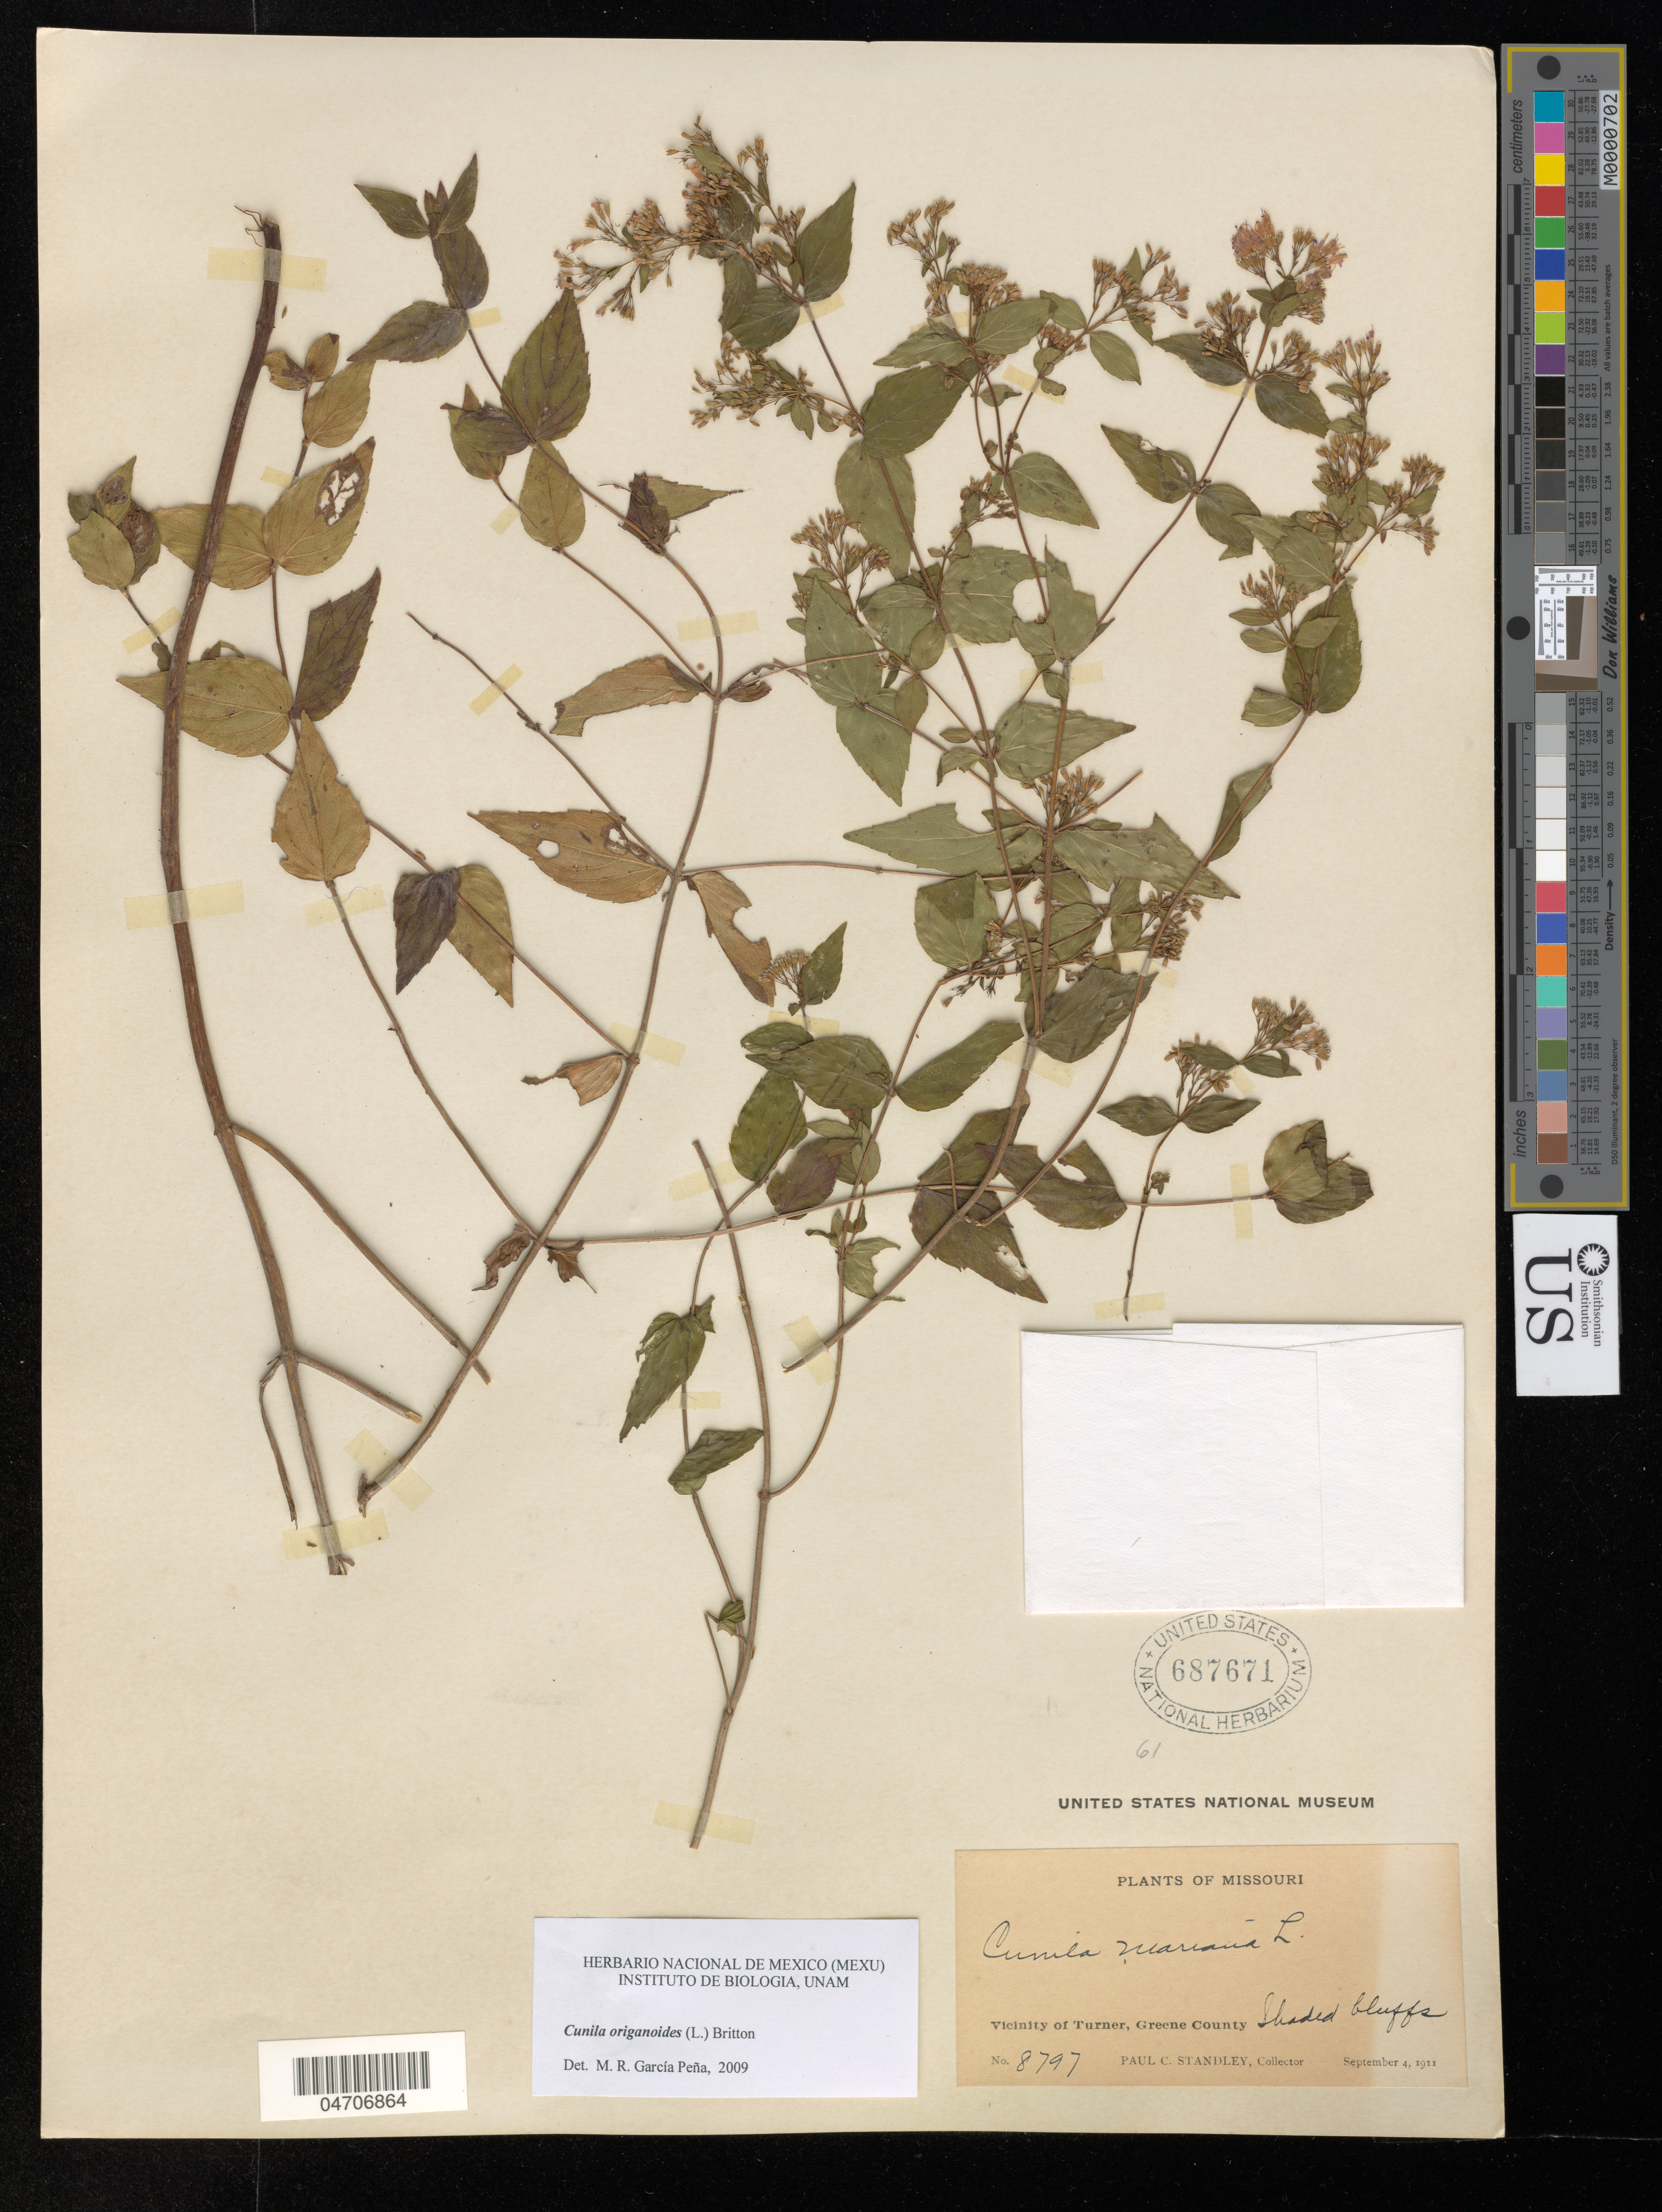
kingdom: Plantae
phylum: Tracheophyta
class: Magnoliopsida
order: Lamiales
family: Lamiaceae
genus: Cunila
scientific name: Cunila origanoides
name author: (L.) Britton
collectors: P. C. Standley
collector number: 8797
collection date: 1911-09-04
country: United States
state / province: Missouri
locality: Vicinity of Turner, Greene County.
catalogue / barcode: US 687671